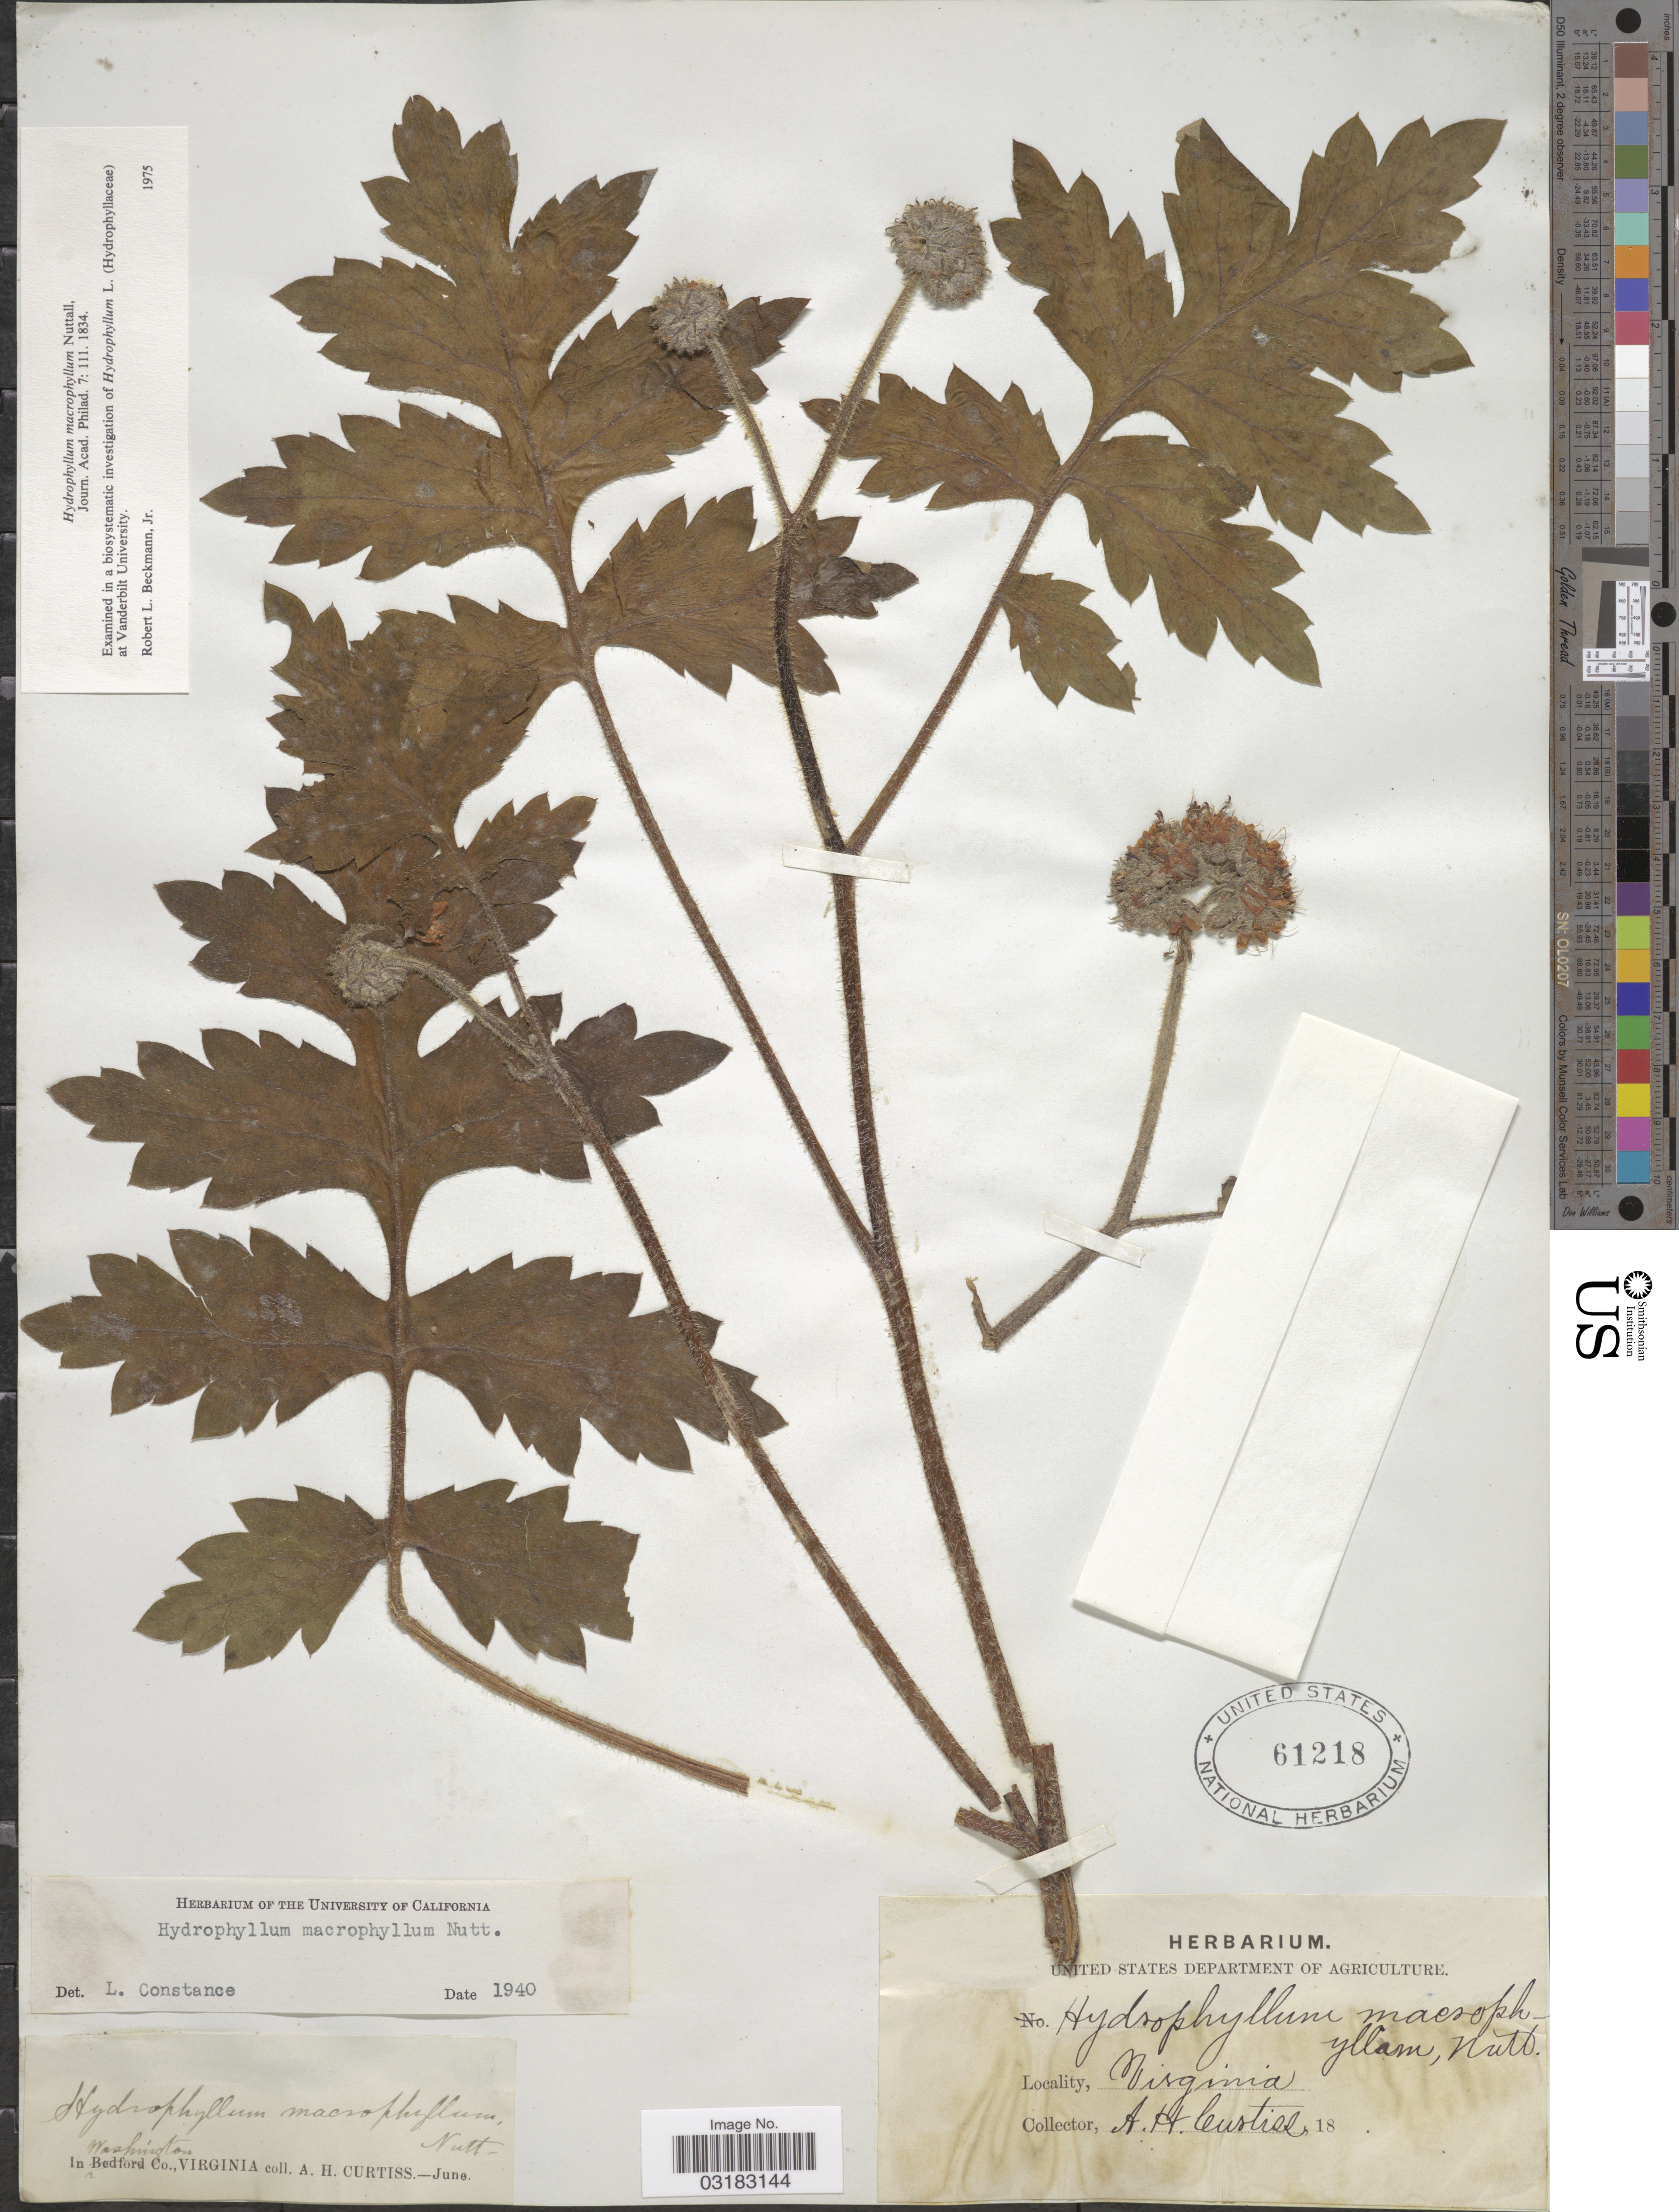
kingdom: Plantae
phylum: Tracheophyta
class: Magnoliopsida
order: Boraginales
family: Hydrophyllaceae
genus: Hydrophyllum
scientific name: Hydrophyllum macrophyllum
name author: Nutt.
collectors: A. H. Curtiss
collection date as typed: June 18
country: United States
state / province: Virginia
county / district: Rappahannock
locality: In Washington Co.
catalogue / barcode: US 61218